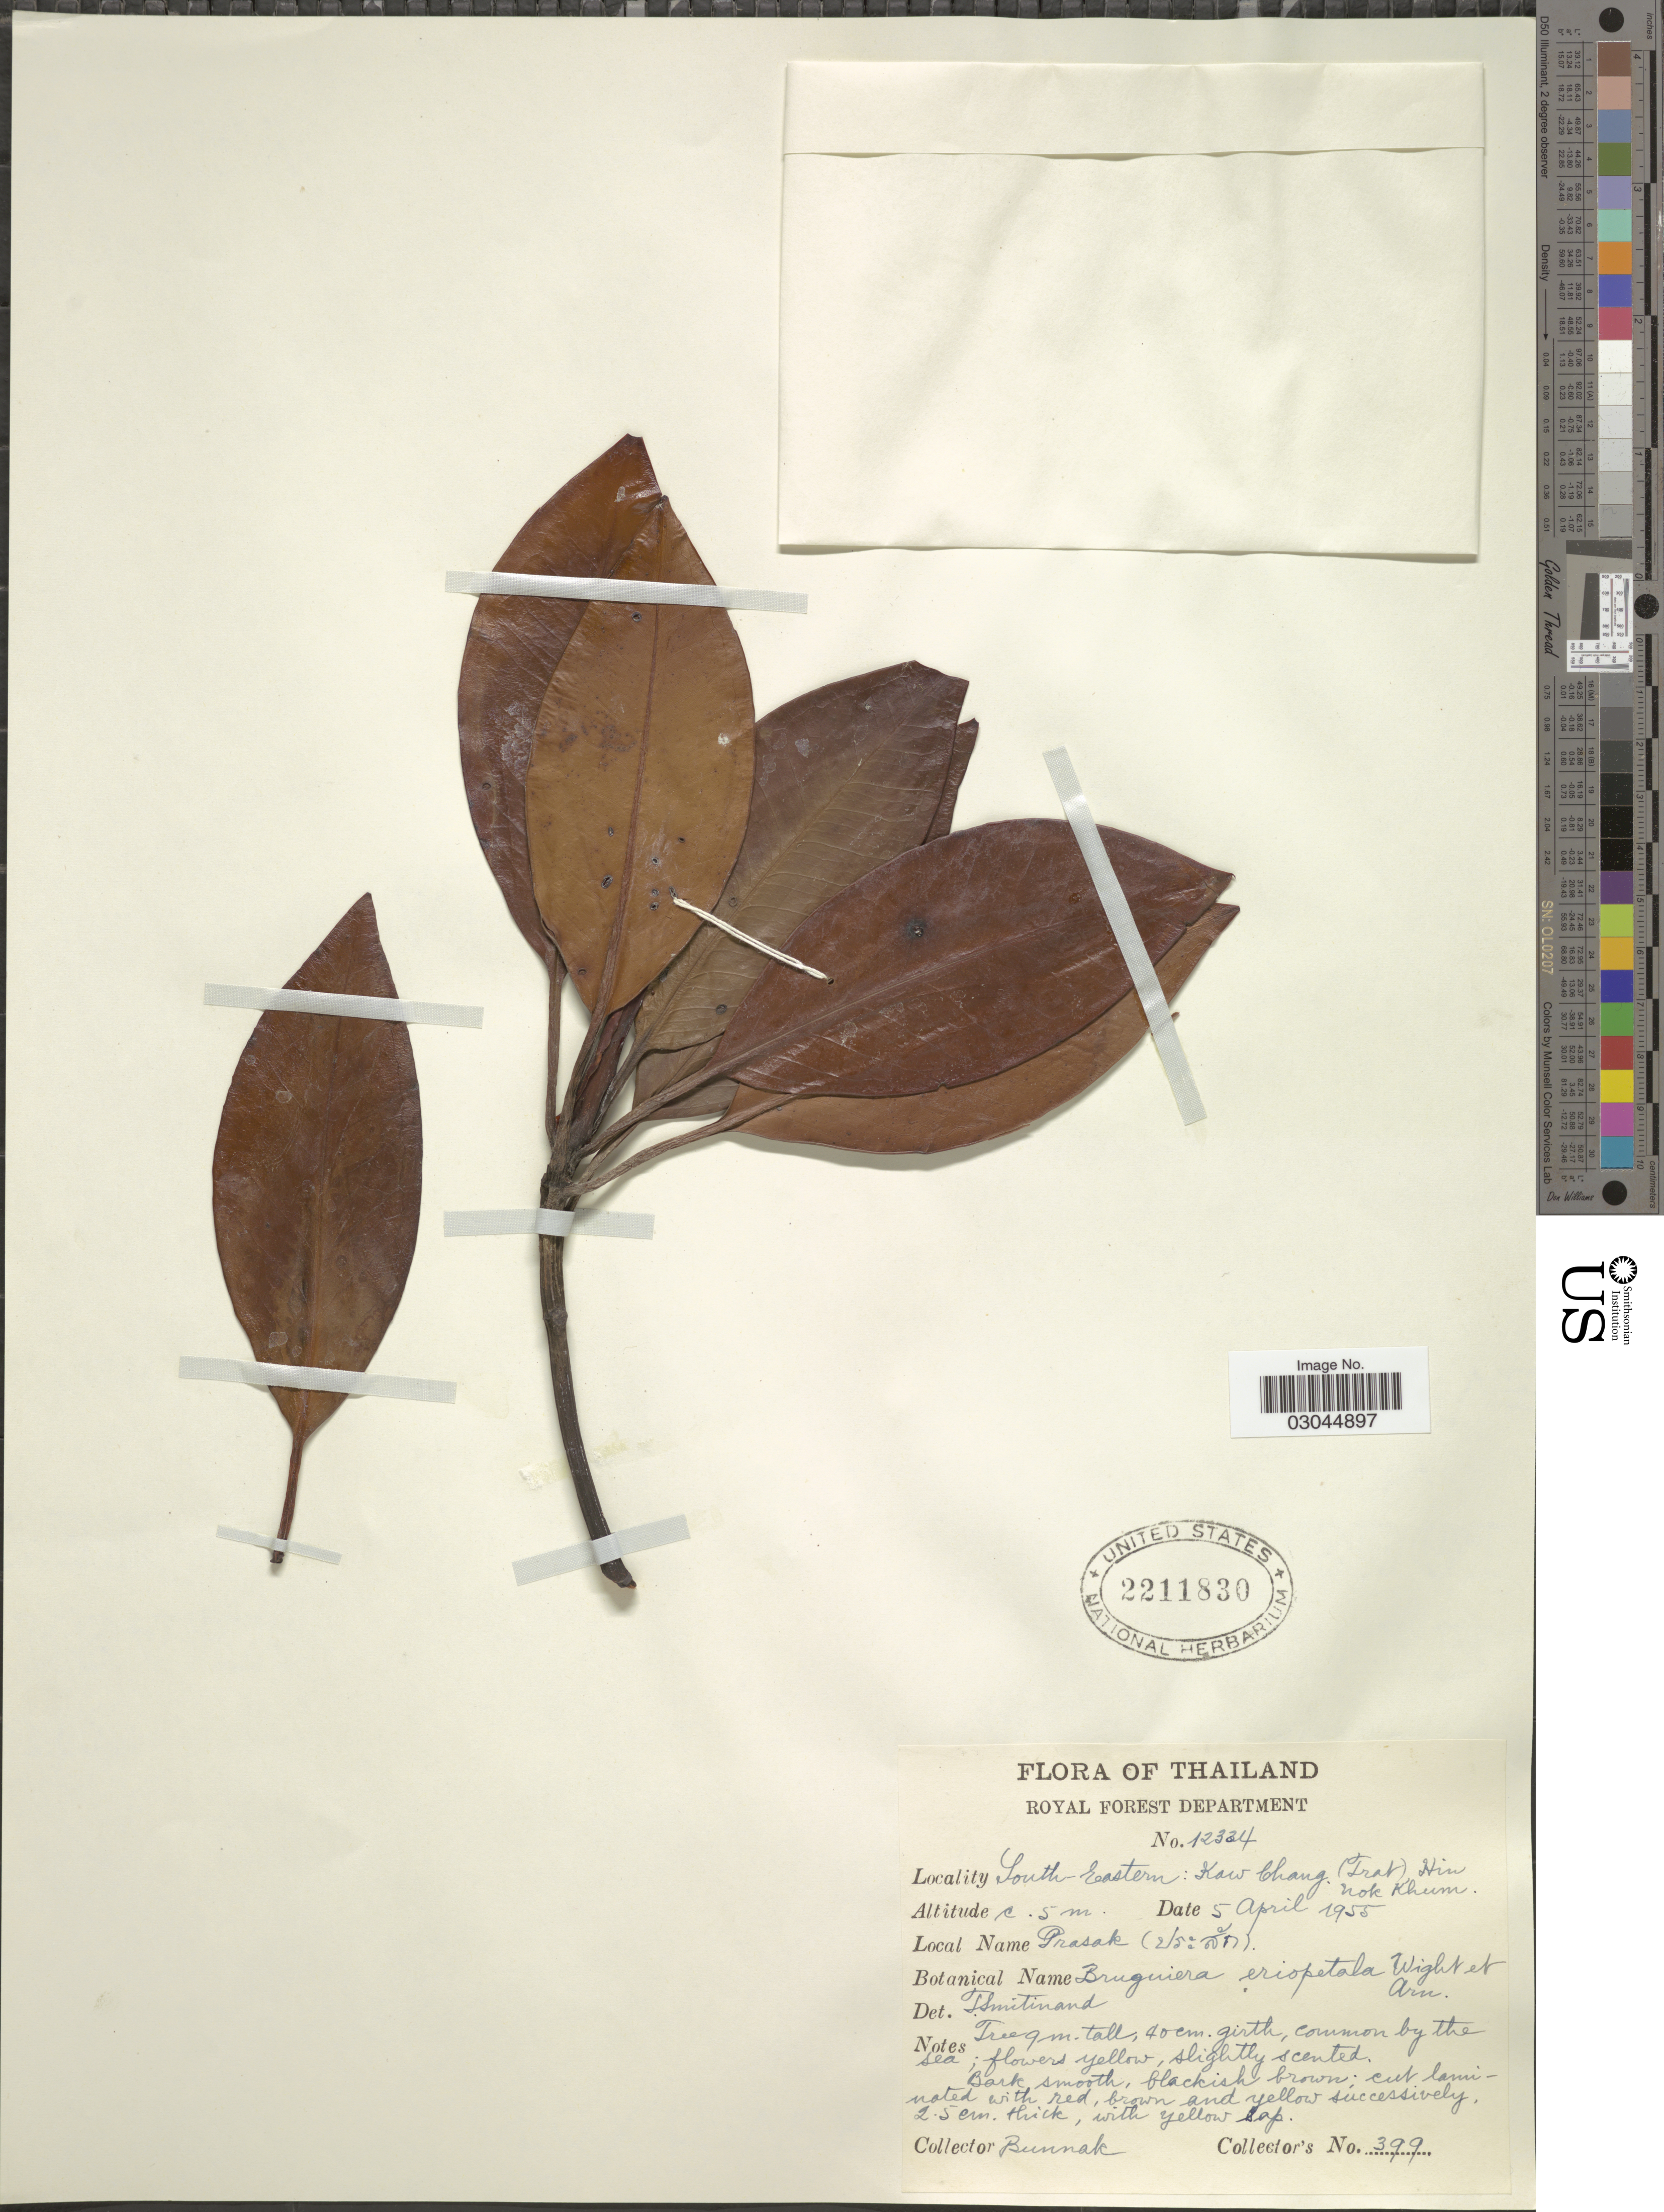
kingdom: Plantae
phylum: Tracheophyta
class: Magnoliopsida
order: Malpighiales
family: Rhizophoraceae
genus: Bruguiera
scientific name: Bruguiera eriopetala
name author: Wight & Arn.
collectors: -. Bunnak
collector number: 399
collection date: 1955-04-05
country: Thailand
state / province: Trat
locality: South Eastern: Kaw Chang (Trat) Hin Nok Khum.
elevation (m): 5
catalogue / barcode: US 2211830